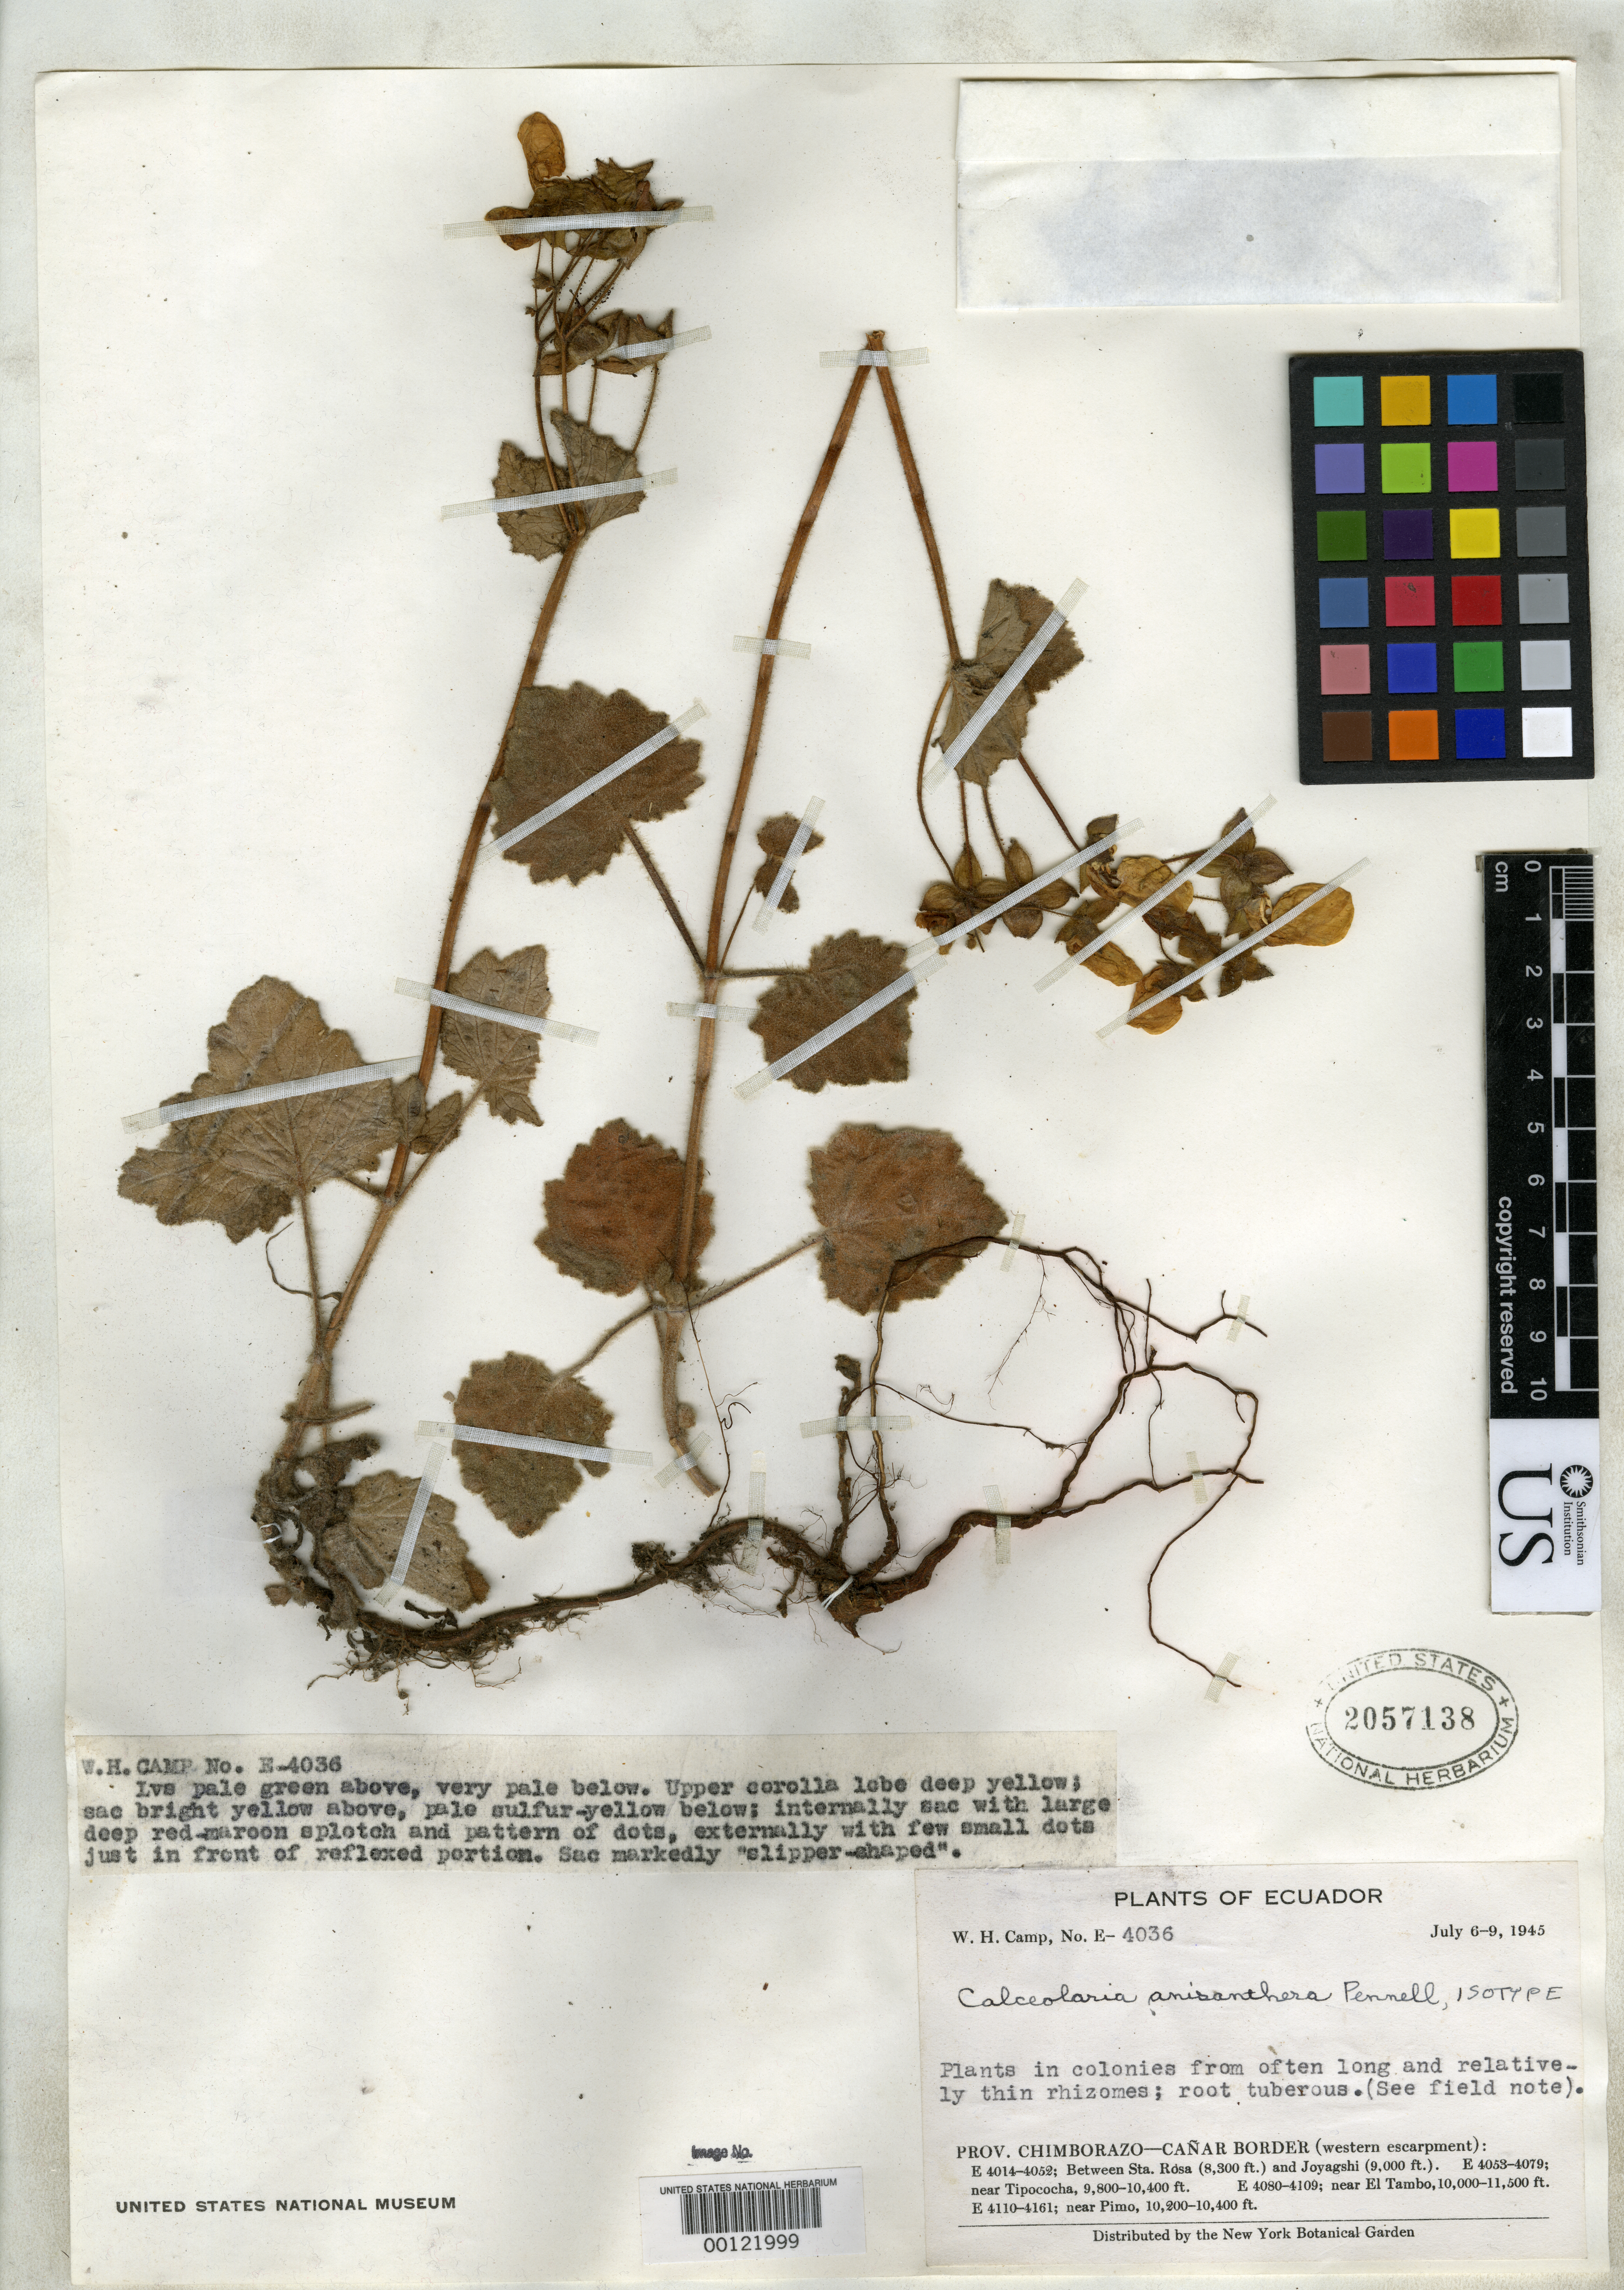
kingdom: Plantae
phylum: Tracheophyta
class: Magnoliopsida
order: Lamiales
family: Calceolariaceae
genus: Calceolaria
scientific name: Calceolaria anisanthera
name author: Pennell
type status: Isotype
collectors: W. H. Camp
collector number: E-4036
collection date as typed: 06 Jul 1945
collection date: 1945-07-06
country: Ecuador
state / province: Chimborazo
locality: Joyagshi.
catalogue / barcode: US 2057138